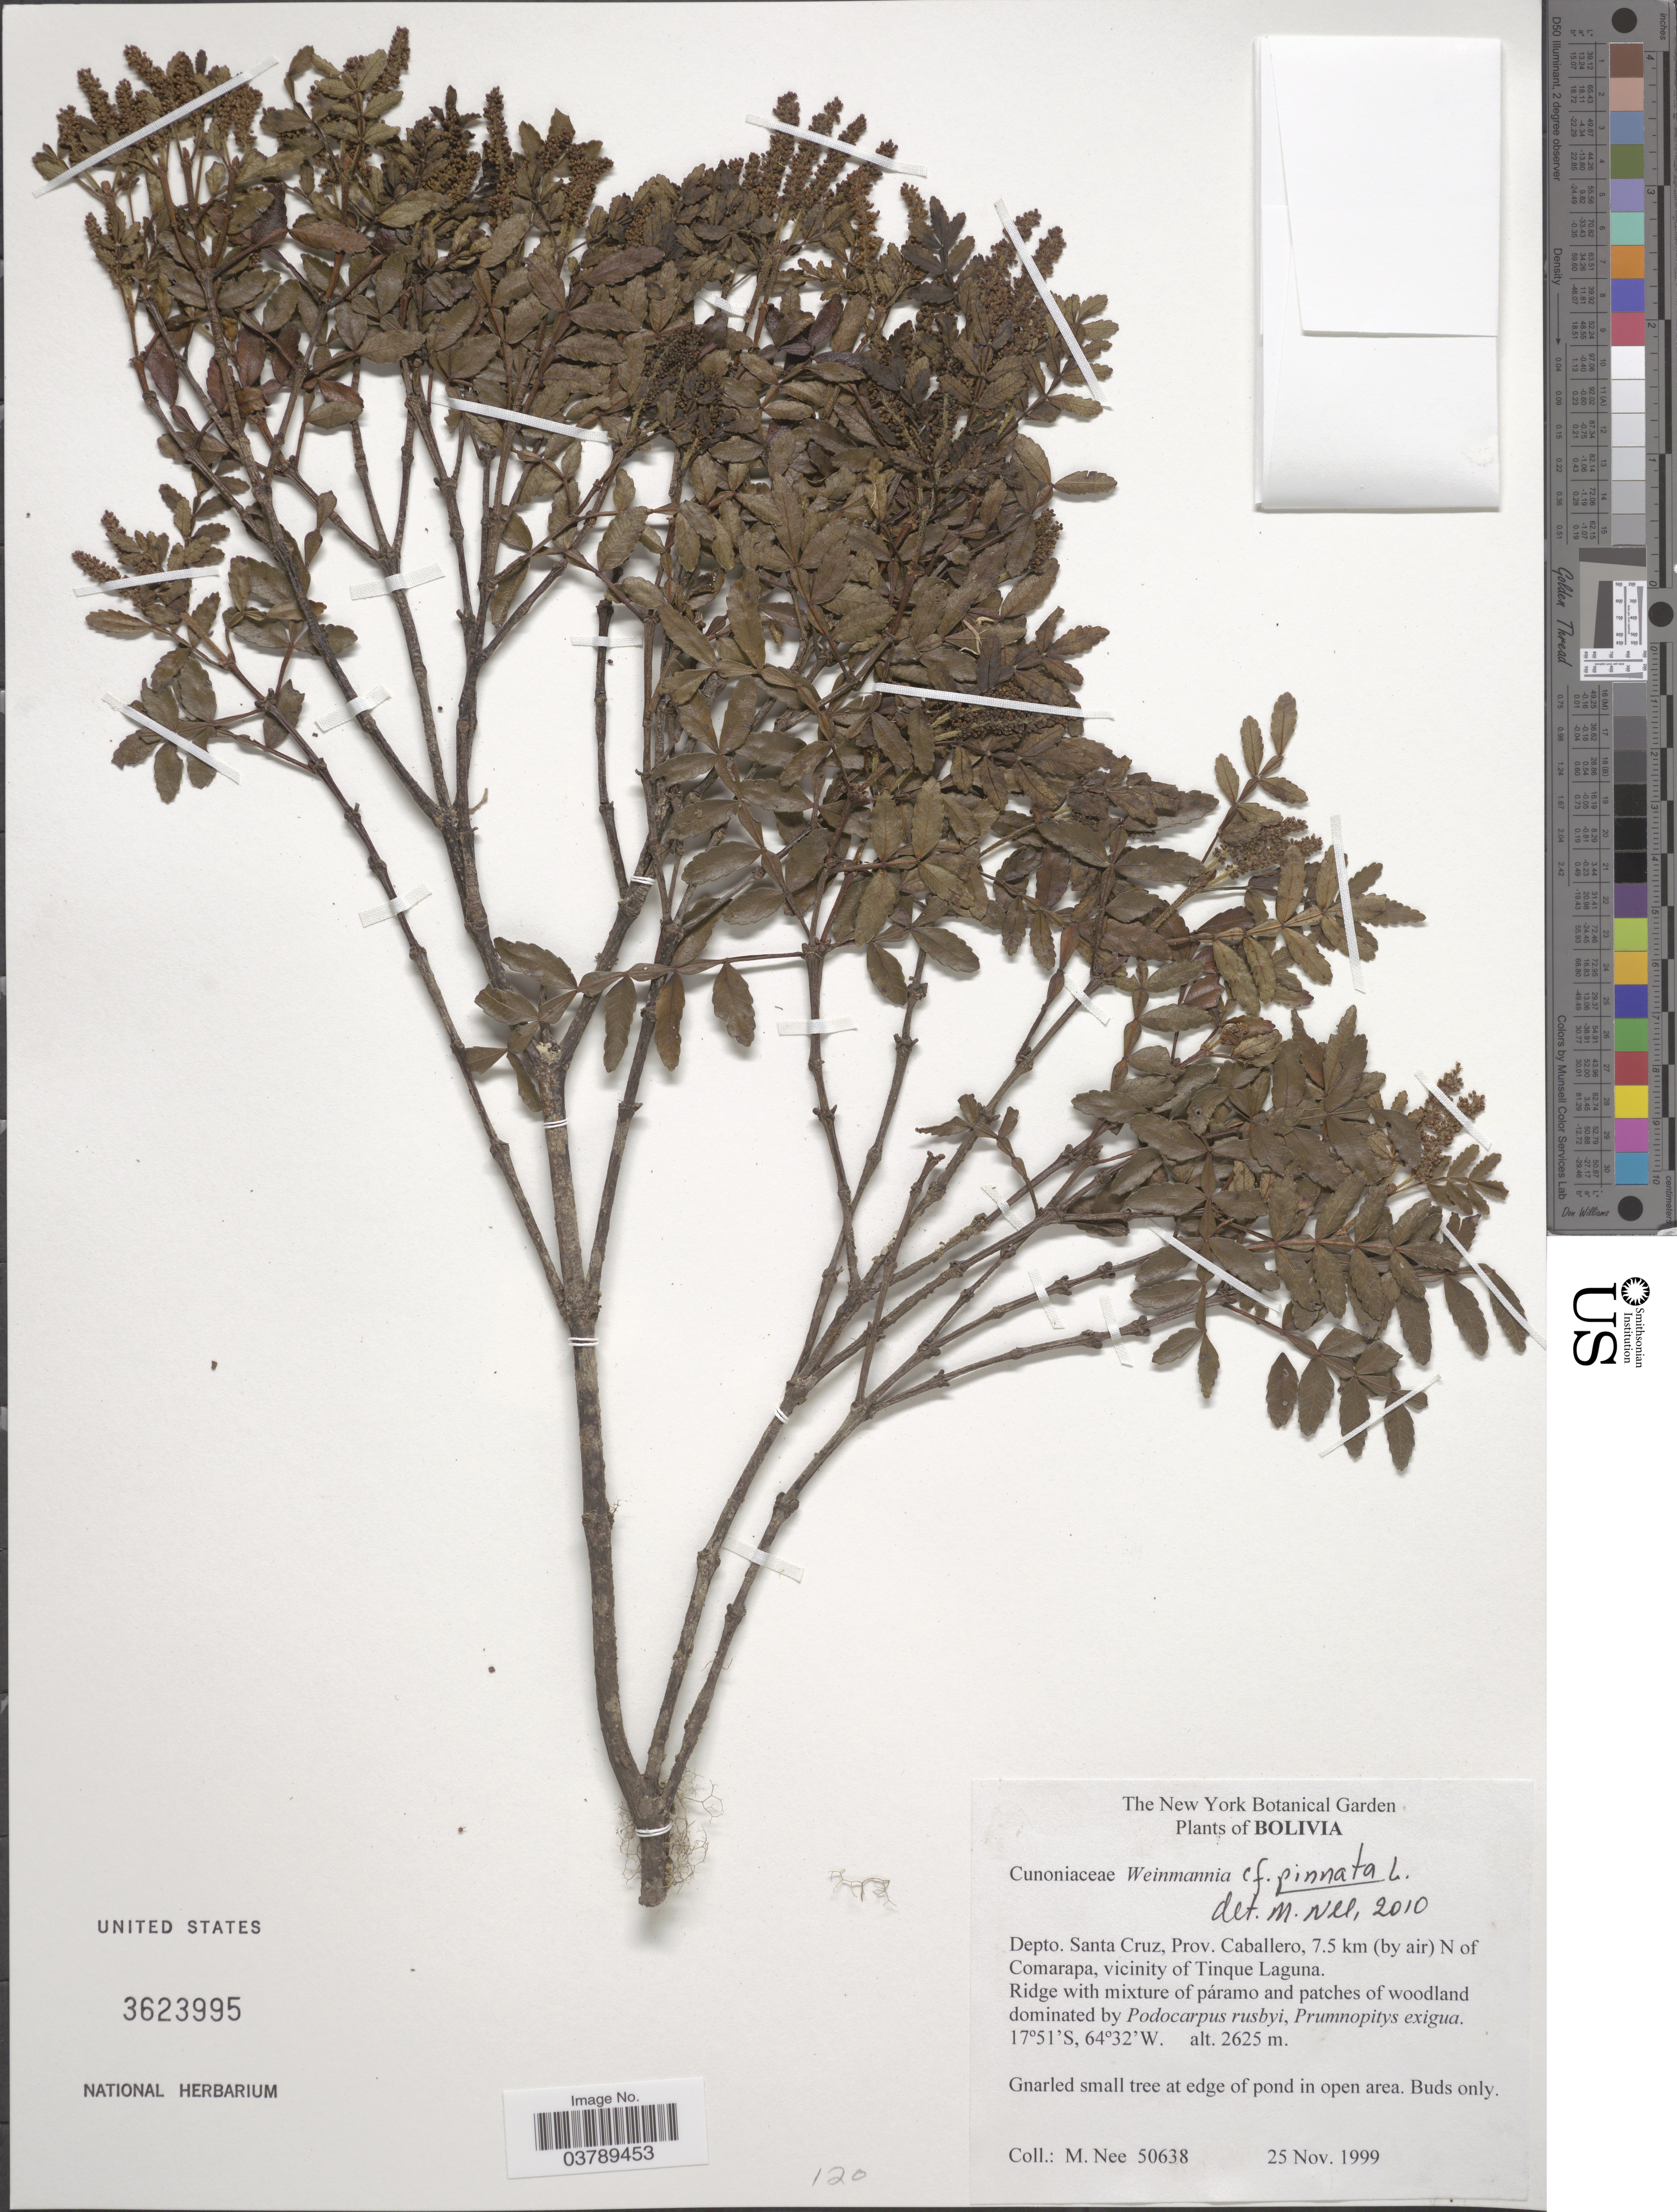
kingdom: Plantae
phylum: Tracheophyta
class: Magnoliopsida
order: Oxalidales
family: Cunoniaceae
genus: Weinmannia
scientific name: Weinmannia pinnata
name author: L.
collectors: M. Nee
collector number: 50638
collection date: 1999-11-25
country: Bolivia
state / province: Santa Cruz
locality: Depto. Santa Cruz, Prov. Caballero, 7.5 km (by air) N of Comarapa, vicinity of Tinque Laguna.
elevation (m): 2625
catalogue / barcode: US 3623995